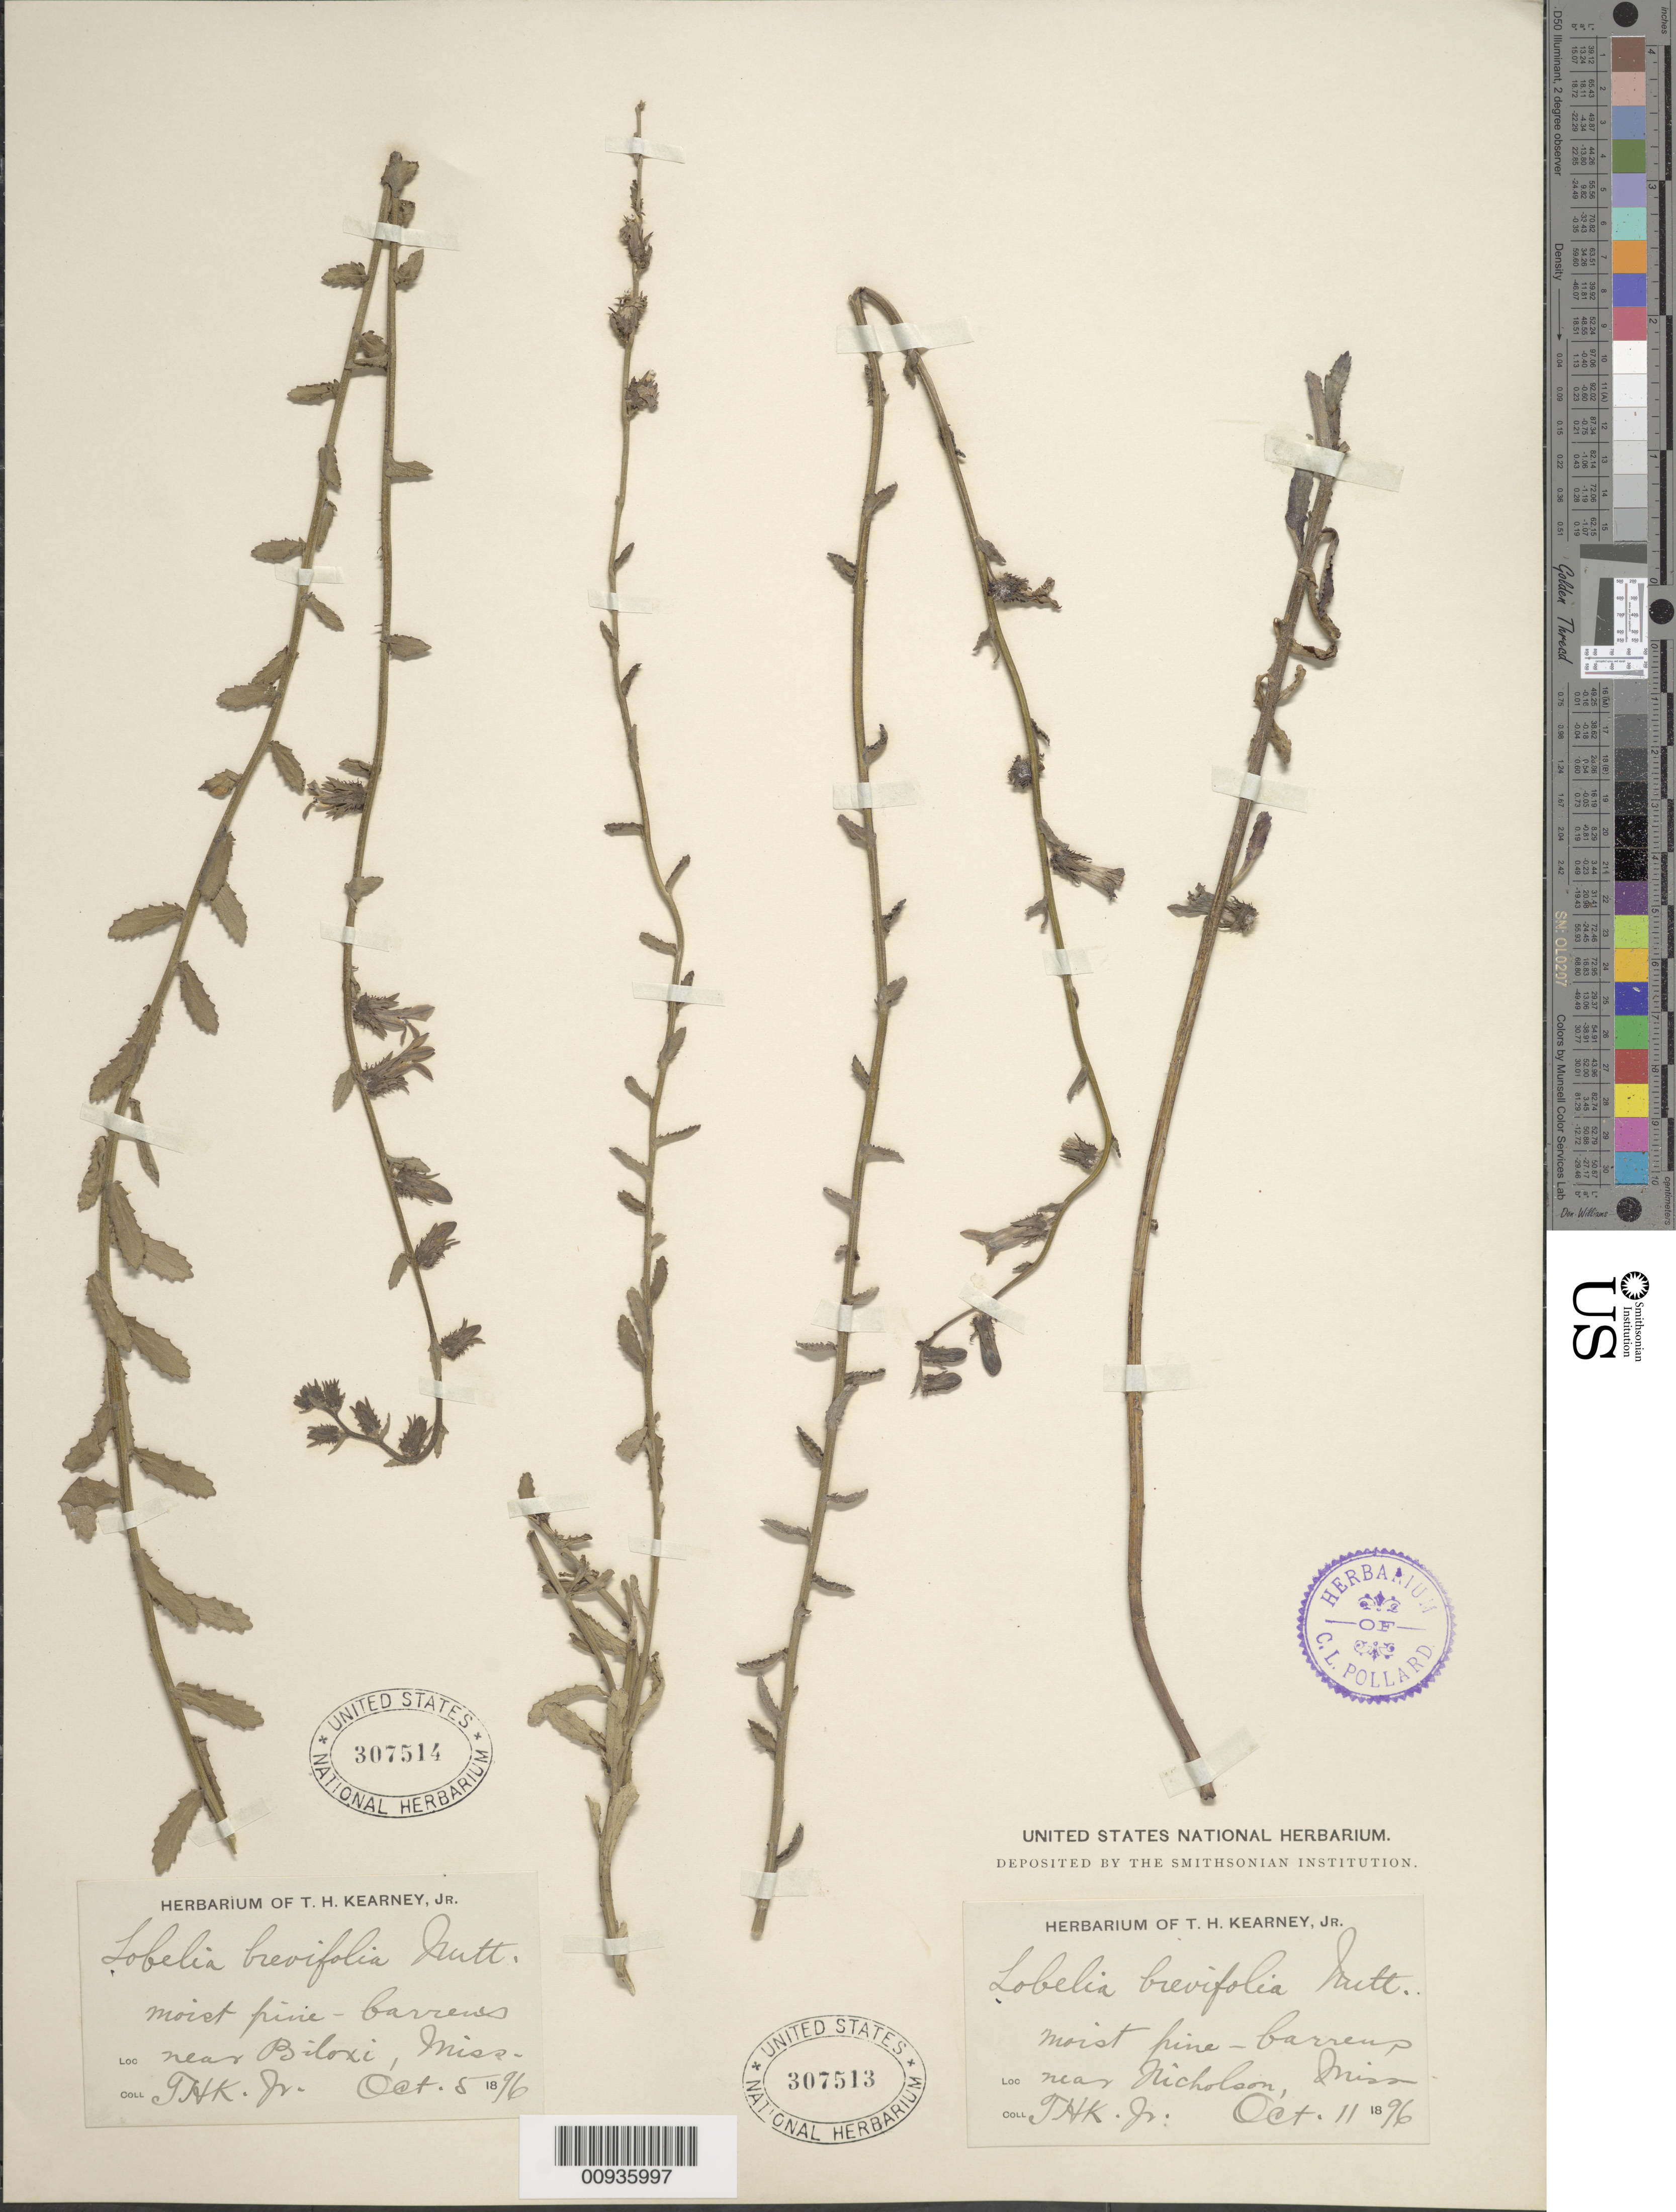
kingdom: Plantae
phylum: Tracheophyta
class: Magnoliopsida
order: Asterales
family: Campanulaceae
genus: Lobelia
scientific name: Lobelia brevifolia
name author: Nutt. ex A. DC.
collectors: T. H. Kearney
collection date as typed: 05 Oct 1896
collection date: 1896-10-05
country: United States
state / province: Mississippi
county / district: Harrison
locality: Near Biloxi.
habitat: moist pine barrens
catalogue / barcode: US 307514